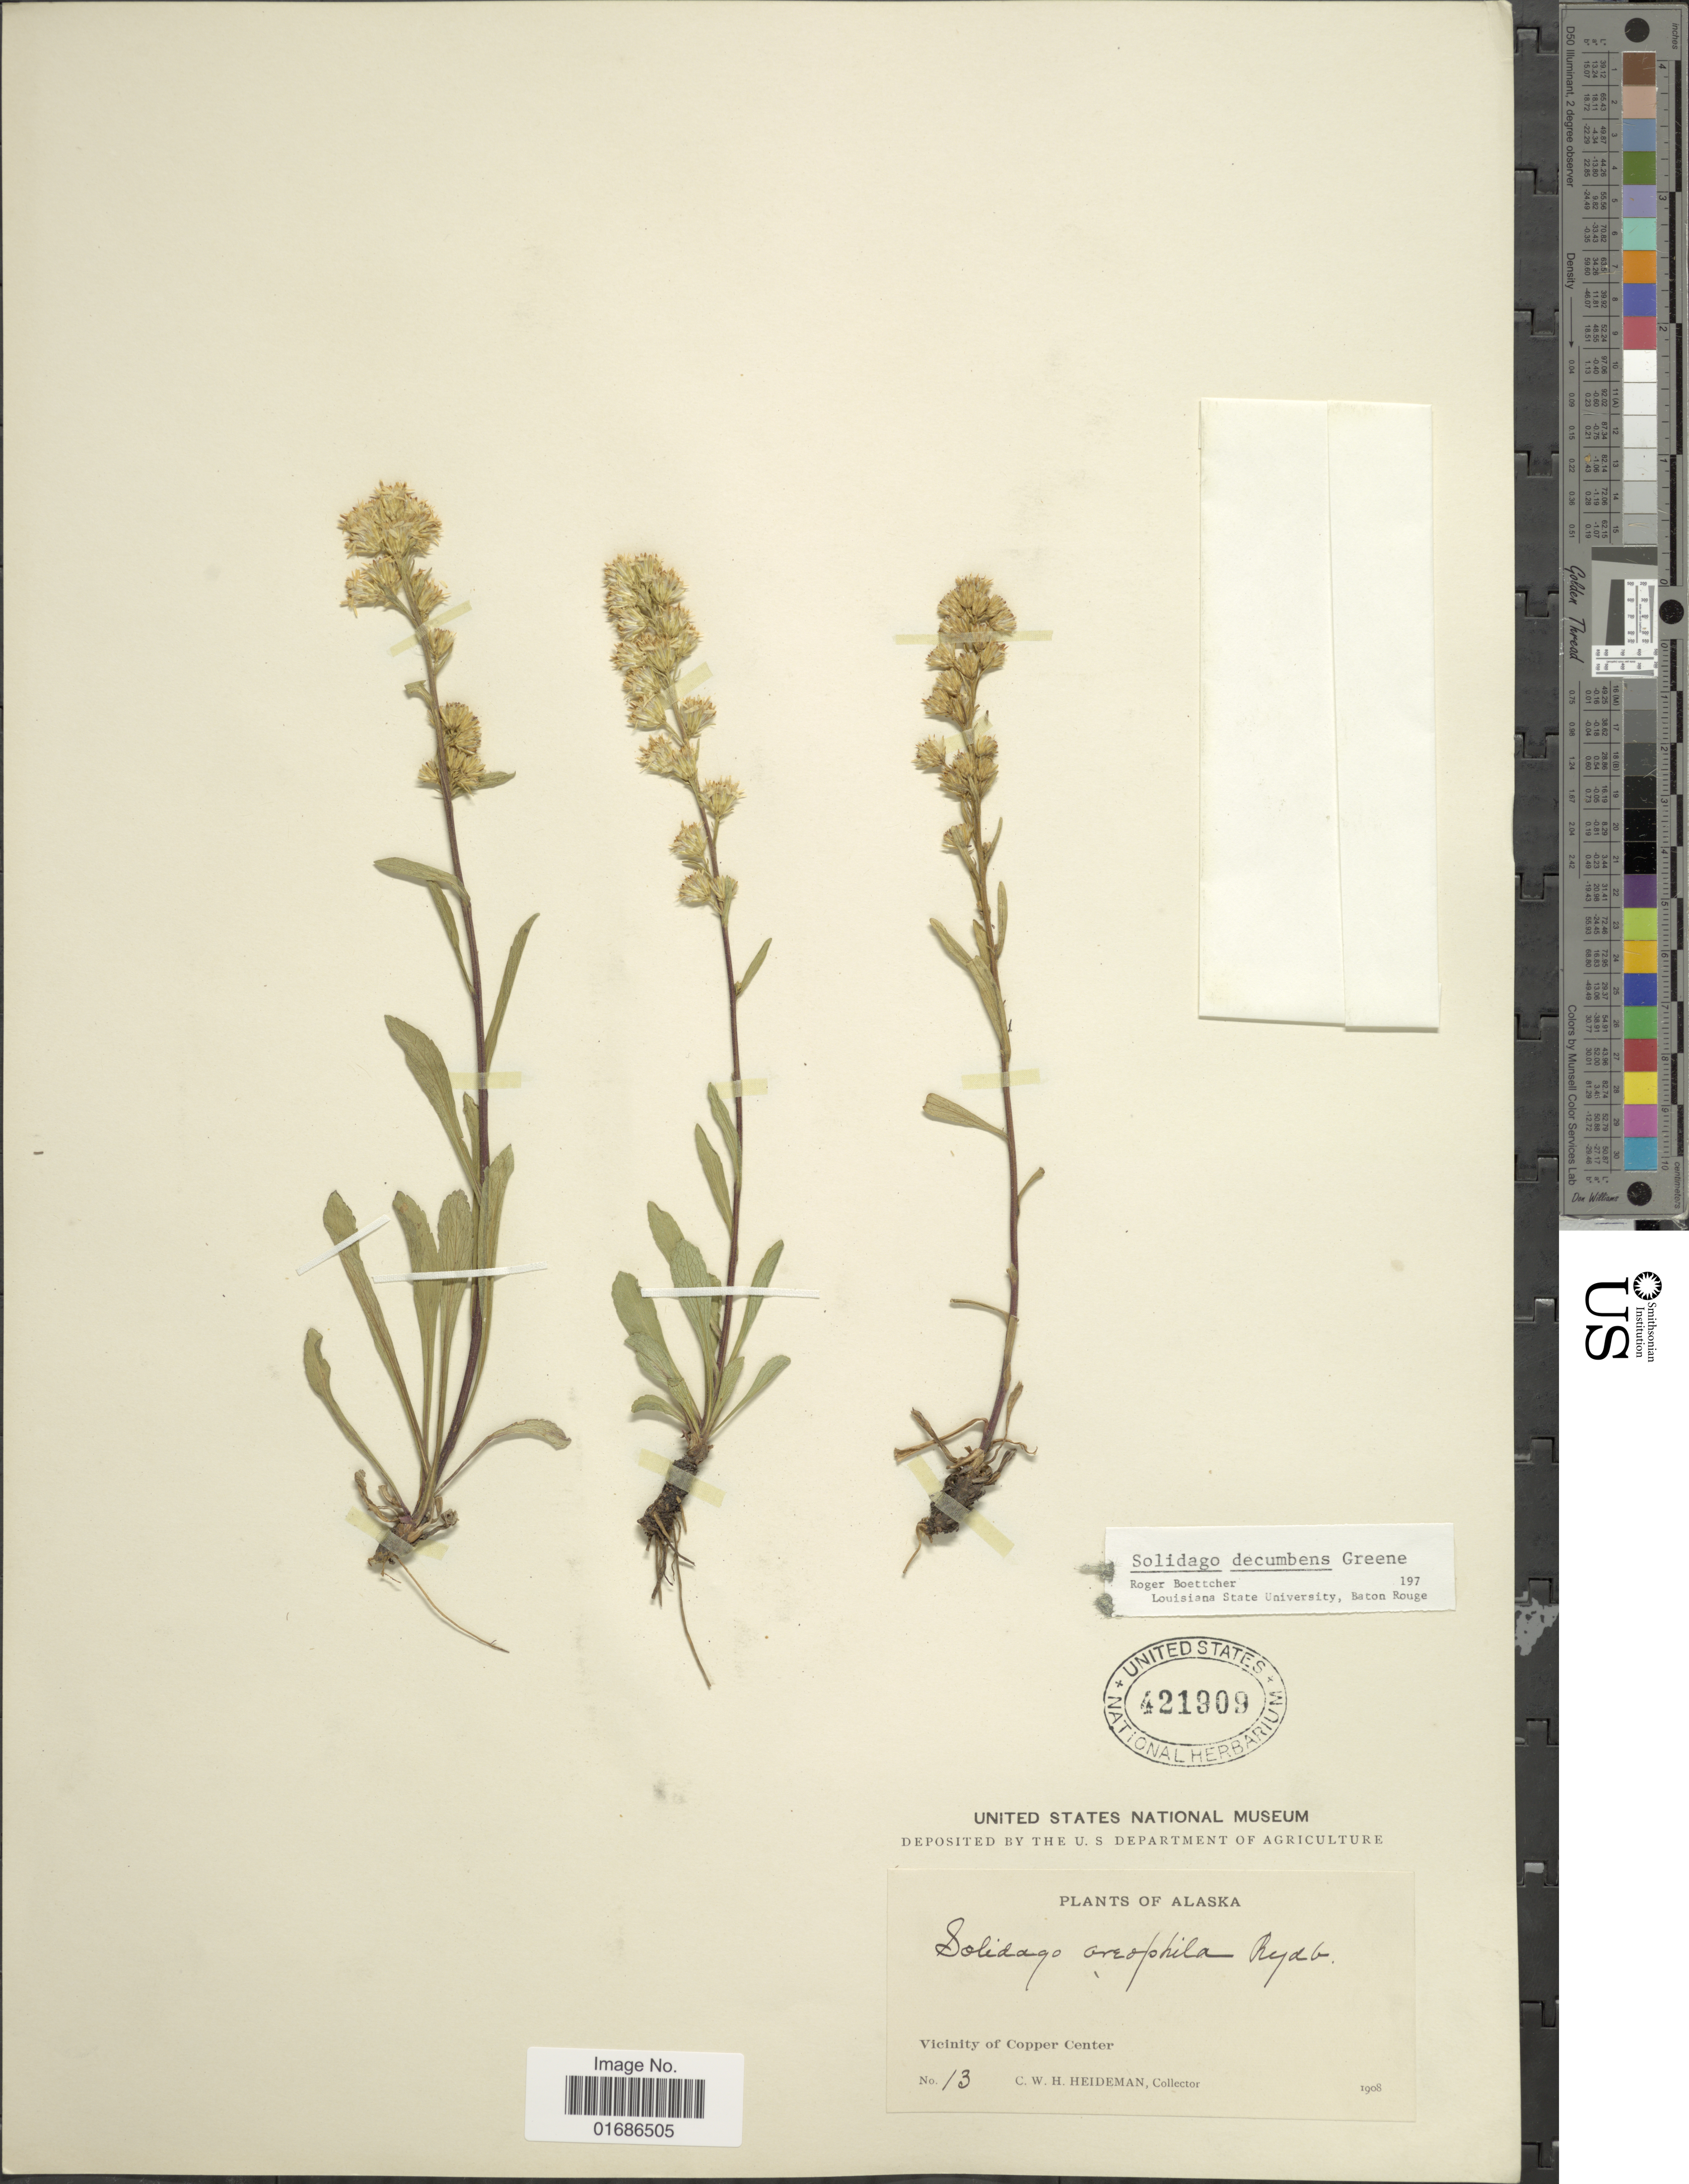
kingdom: Plantae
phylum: Tracheophyta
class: Magnoliopsida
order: Asterales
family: Asteraceae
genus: Solidago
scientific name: Solidago decumbens var. oreophila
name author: (Rydb.) Fernald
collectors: C. Heideman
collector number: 13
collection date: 1908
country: United States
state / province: Alaska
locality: Vicinity of Copper Center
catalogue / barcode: US 421909